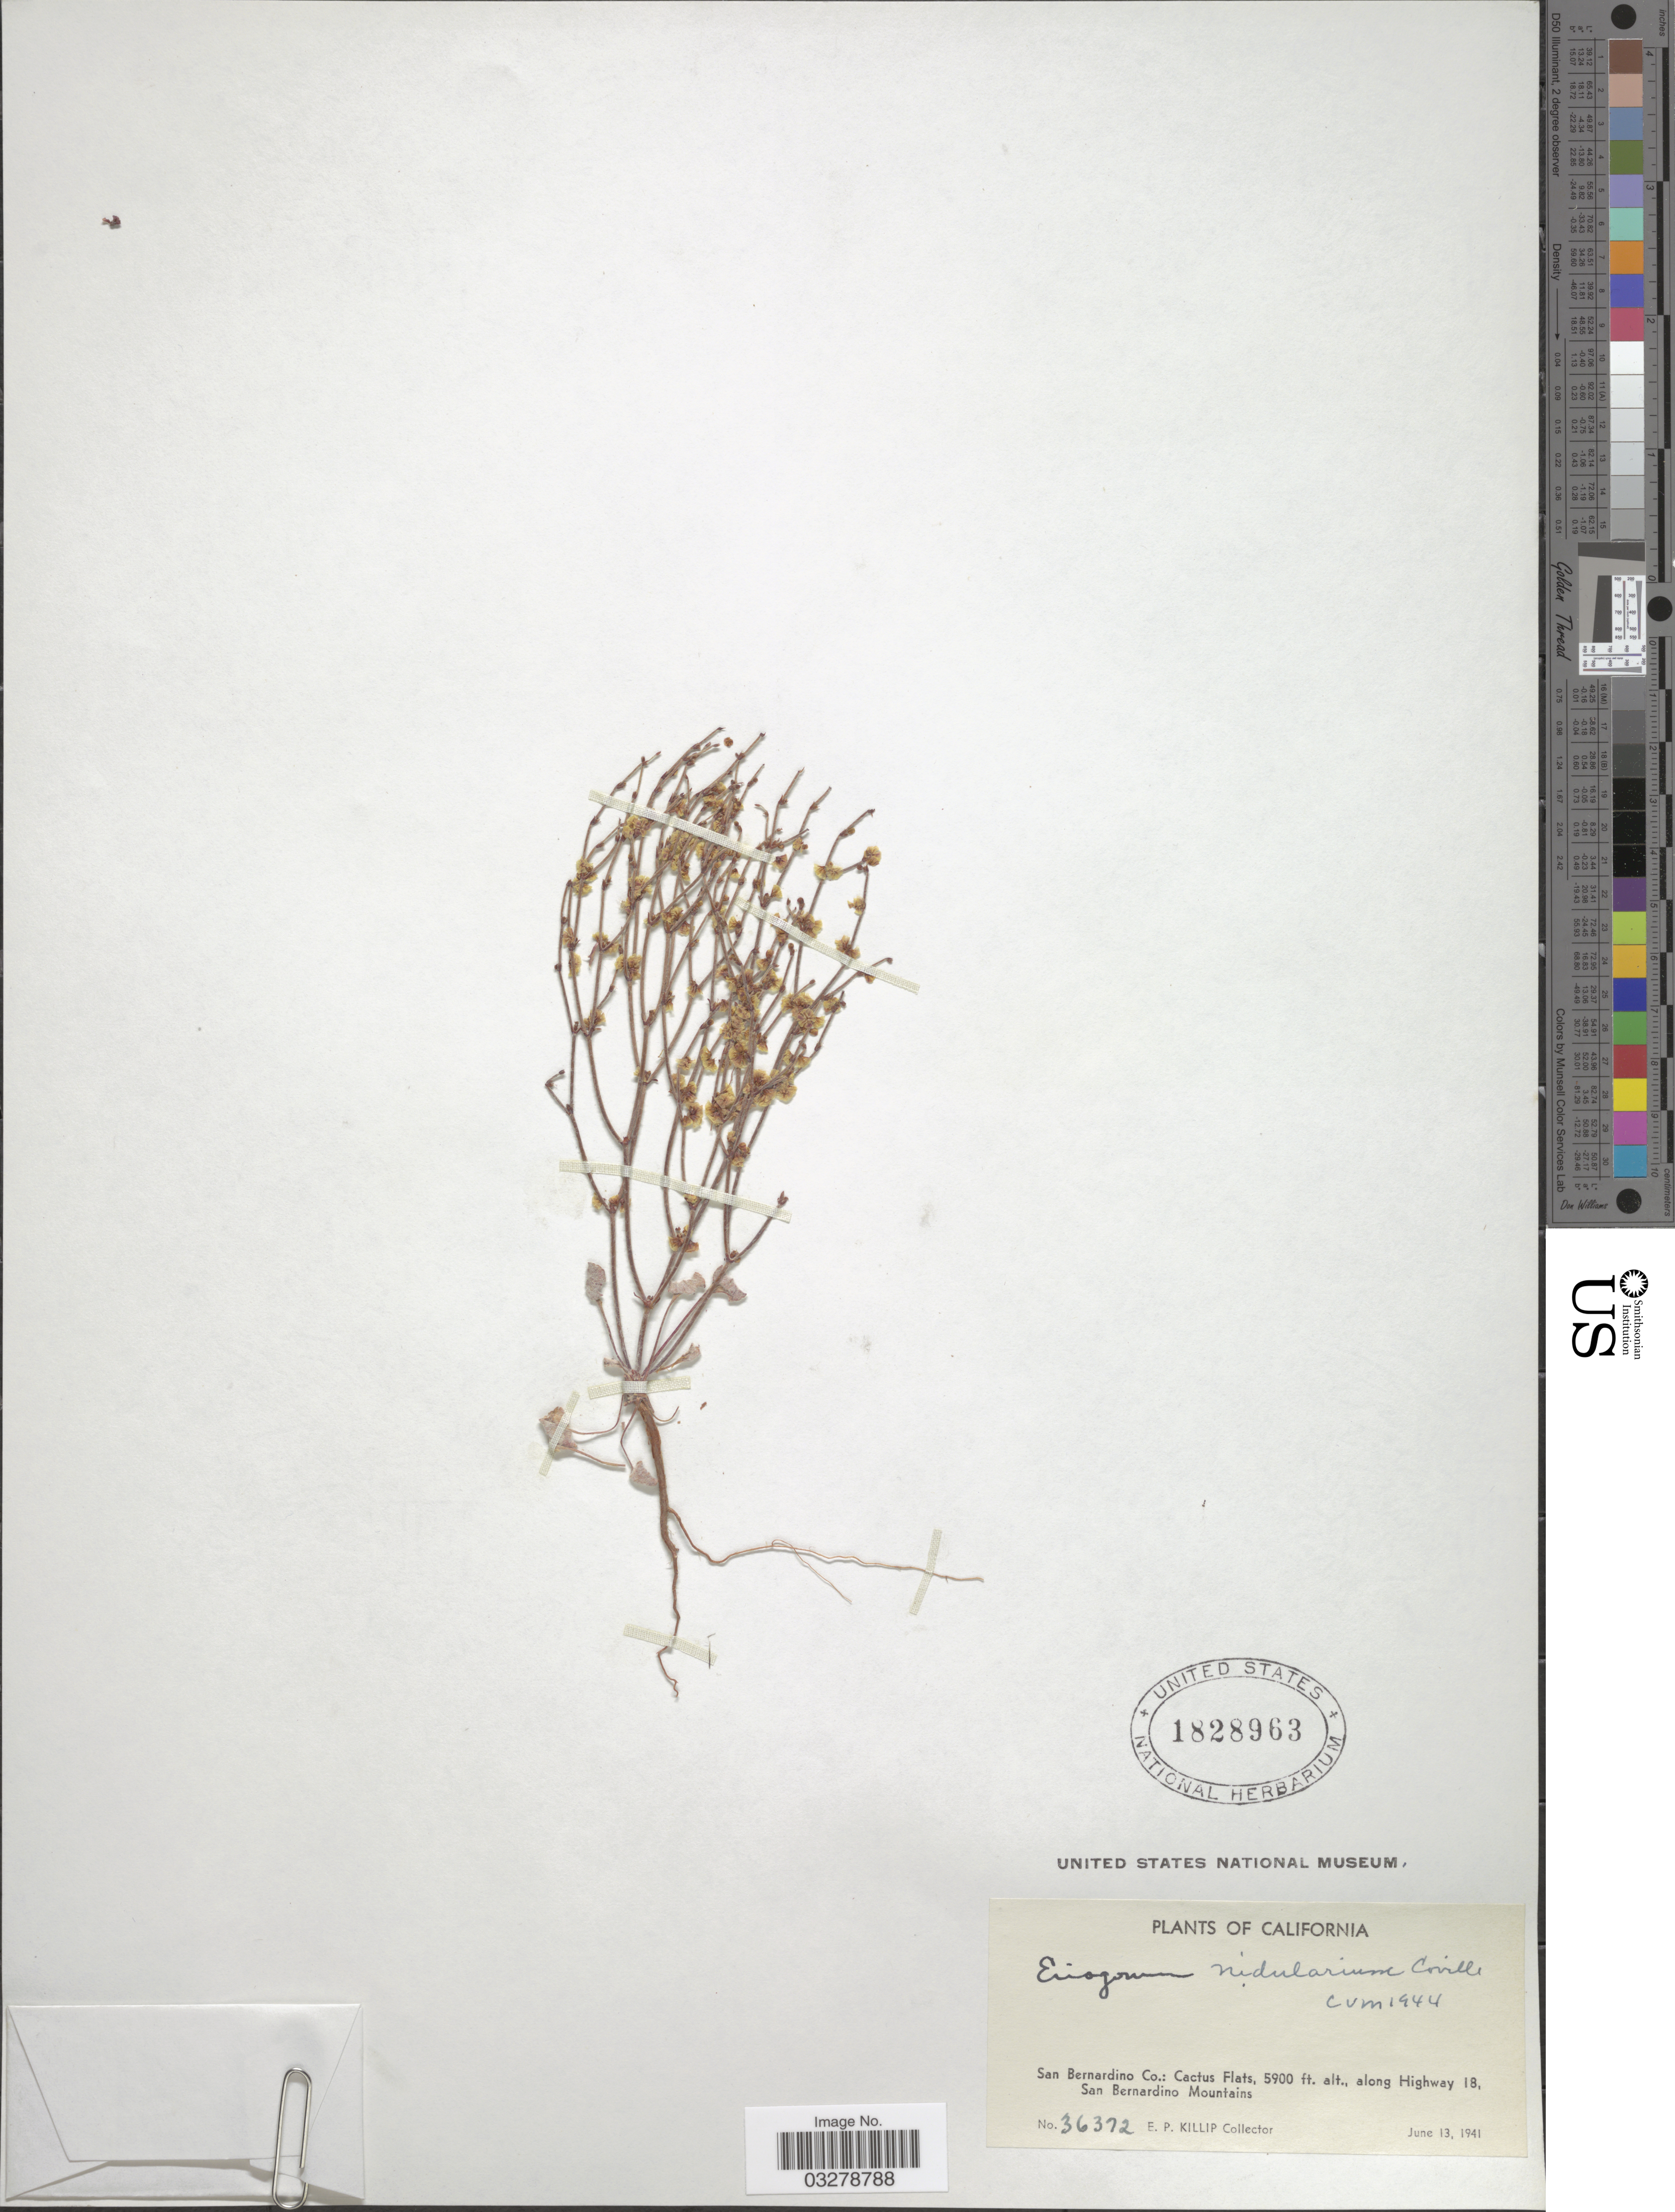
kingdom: Plantae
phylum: Tracheophyta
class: Magnoliopsida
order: Caryophyllales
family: Polygonaceae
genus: Eriogonum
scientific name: Eriogonum nidularium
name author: Coville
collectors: E. P. Killip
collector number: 36372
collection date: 1941-06-13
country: United States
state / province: California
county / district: San Bernardino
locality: San Bernardino Co.: Cactus Flats, along Highway 18, San Bernardino Mountains.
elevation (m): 1798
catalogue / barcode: US 1828963